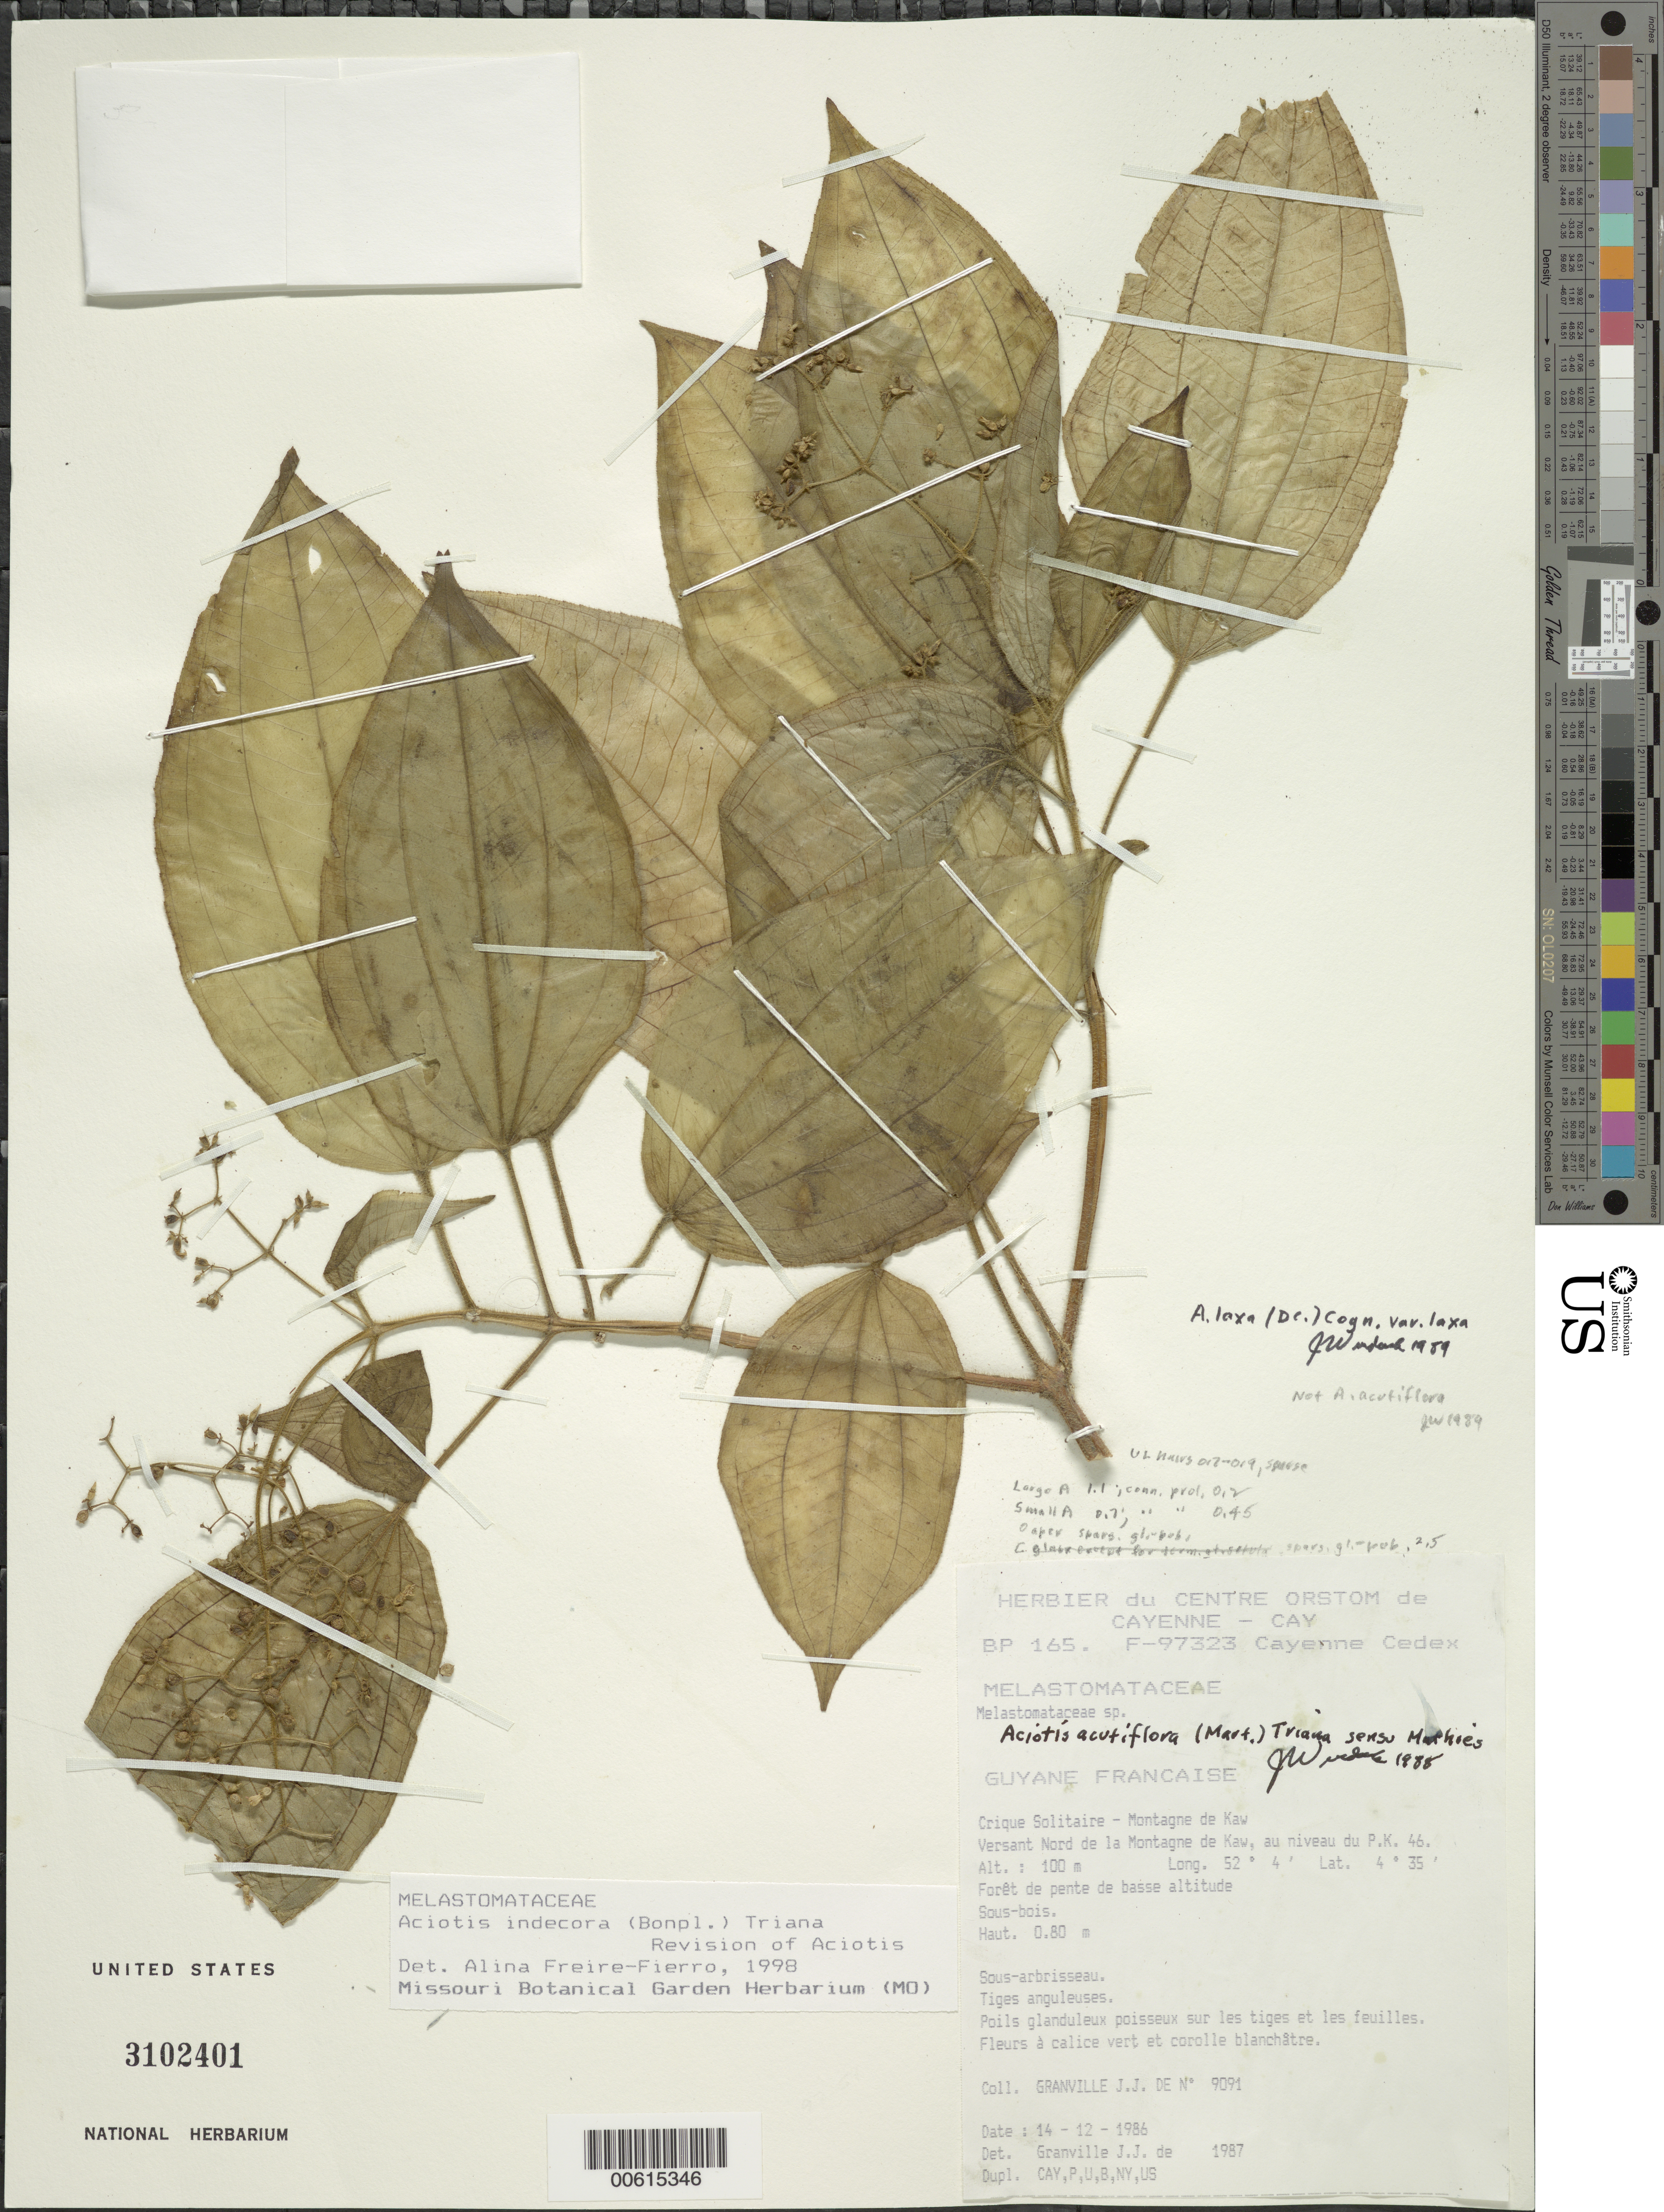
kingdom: Plantae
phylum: Tracheophyta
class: Magnoliopsida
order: Myrtales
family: Melastomataceae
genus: Aciotis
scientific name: Aciotis indecora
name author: (Bonpl.) Triana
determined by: Freire-Fierro, A.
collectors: J.-J. de Granville et al.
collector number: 9091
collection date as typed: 14-Dec-86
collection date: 1986-12-14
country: French Guiana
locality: Crique Solitaire, Montagne de Kaw. Versant nord de la Montagne de Kaw, au niveau du PK 46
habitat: Sois-bois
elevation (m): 100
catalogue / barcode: US 3102401